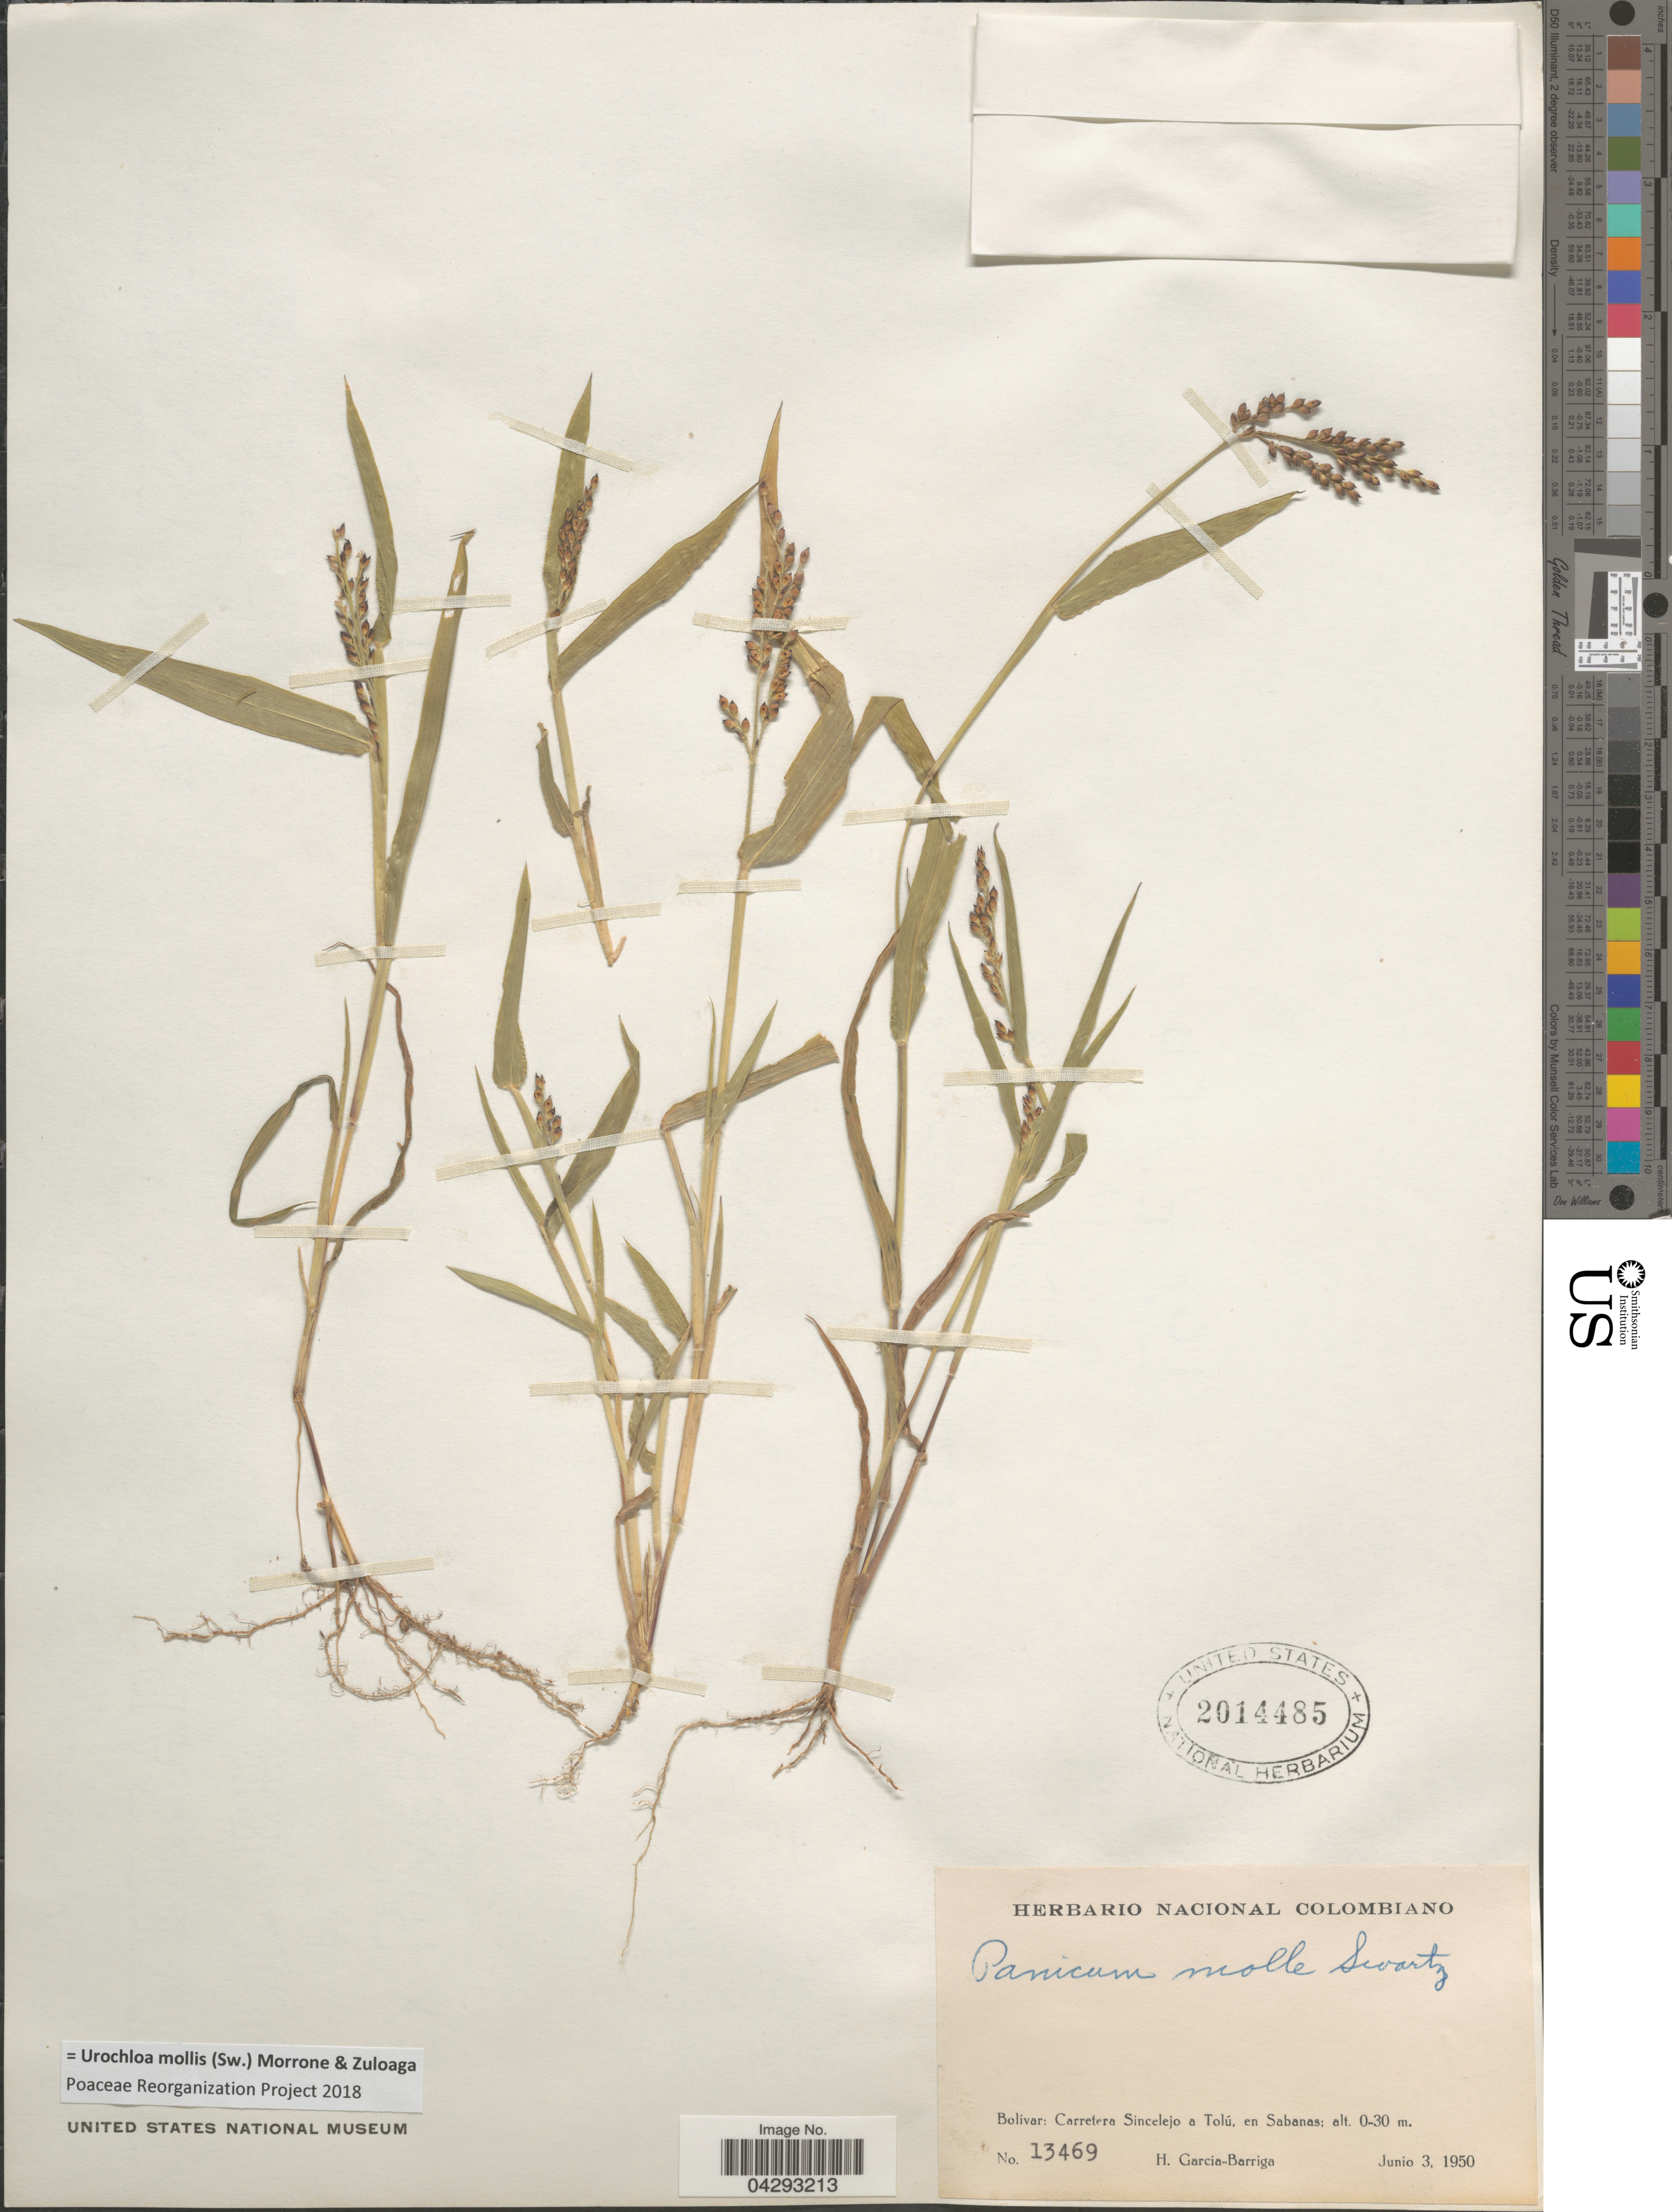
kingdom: Plantae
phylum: Tracheophyta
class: Liliopsida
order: Poales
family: Poaceae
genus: Urochloa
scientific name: Urochloa mollis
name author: (Sw.) Morrone & Zuloaga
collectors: H. García Barriga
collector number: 13469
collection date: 1950-06-03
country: Colombia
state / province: Bolívar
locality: Bolívar: Carretera Sincelejo a Tolú, en Sabanas.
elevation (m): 0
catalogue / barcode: US 2014485